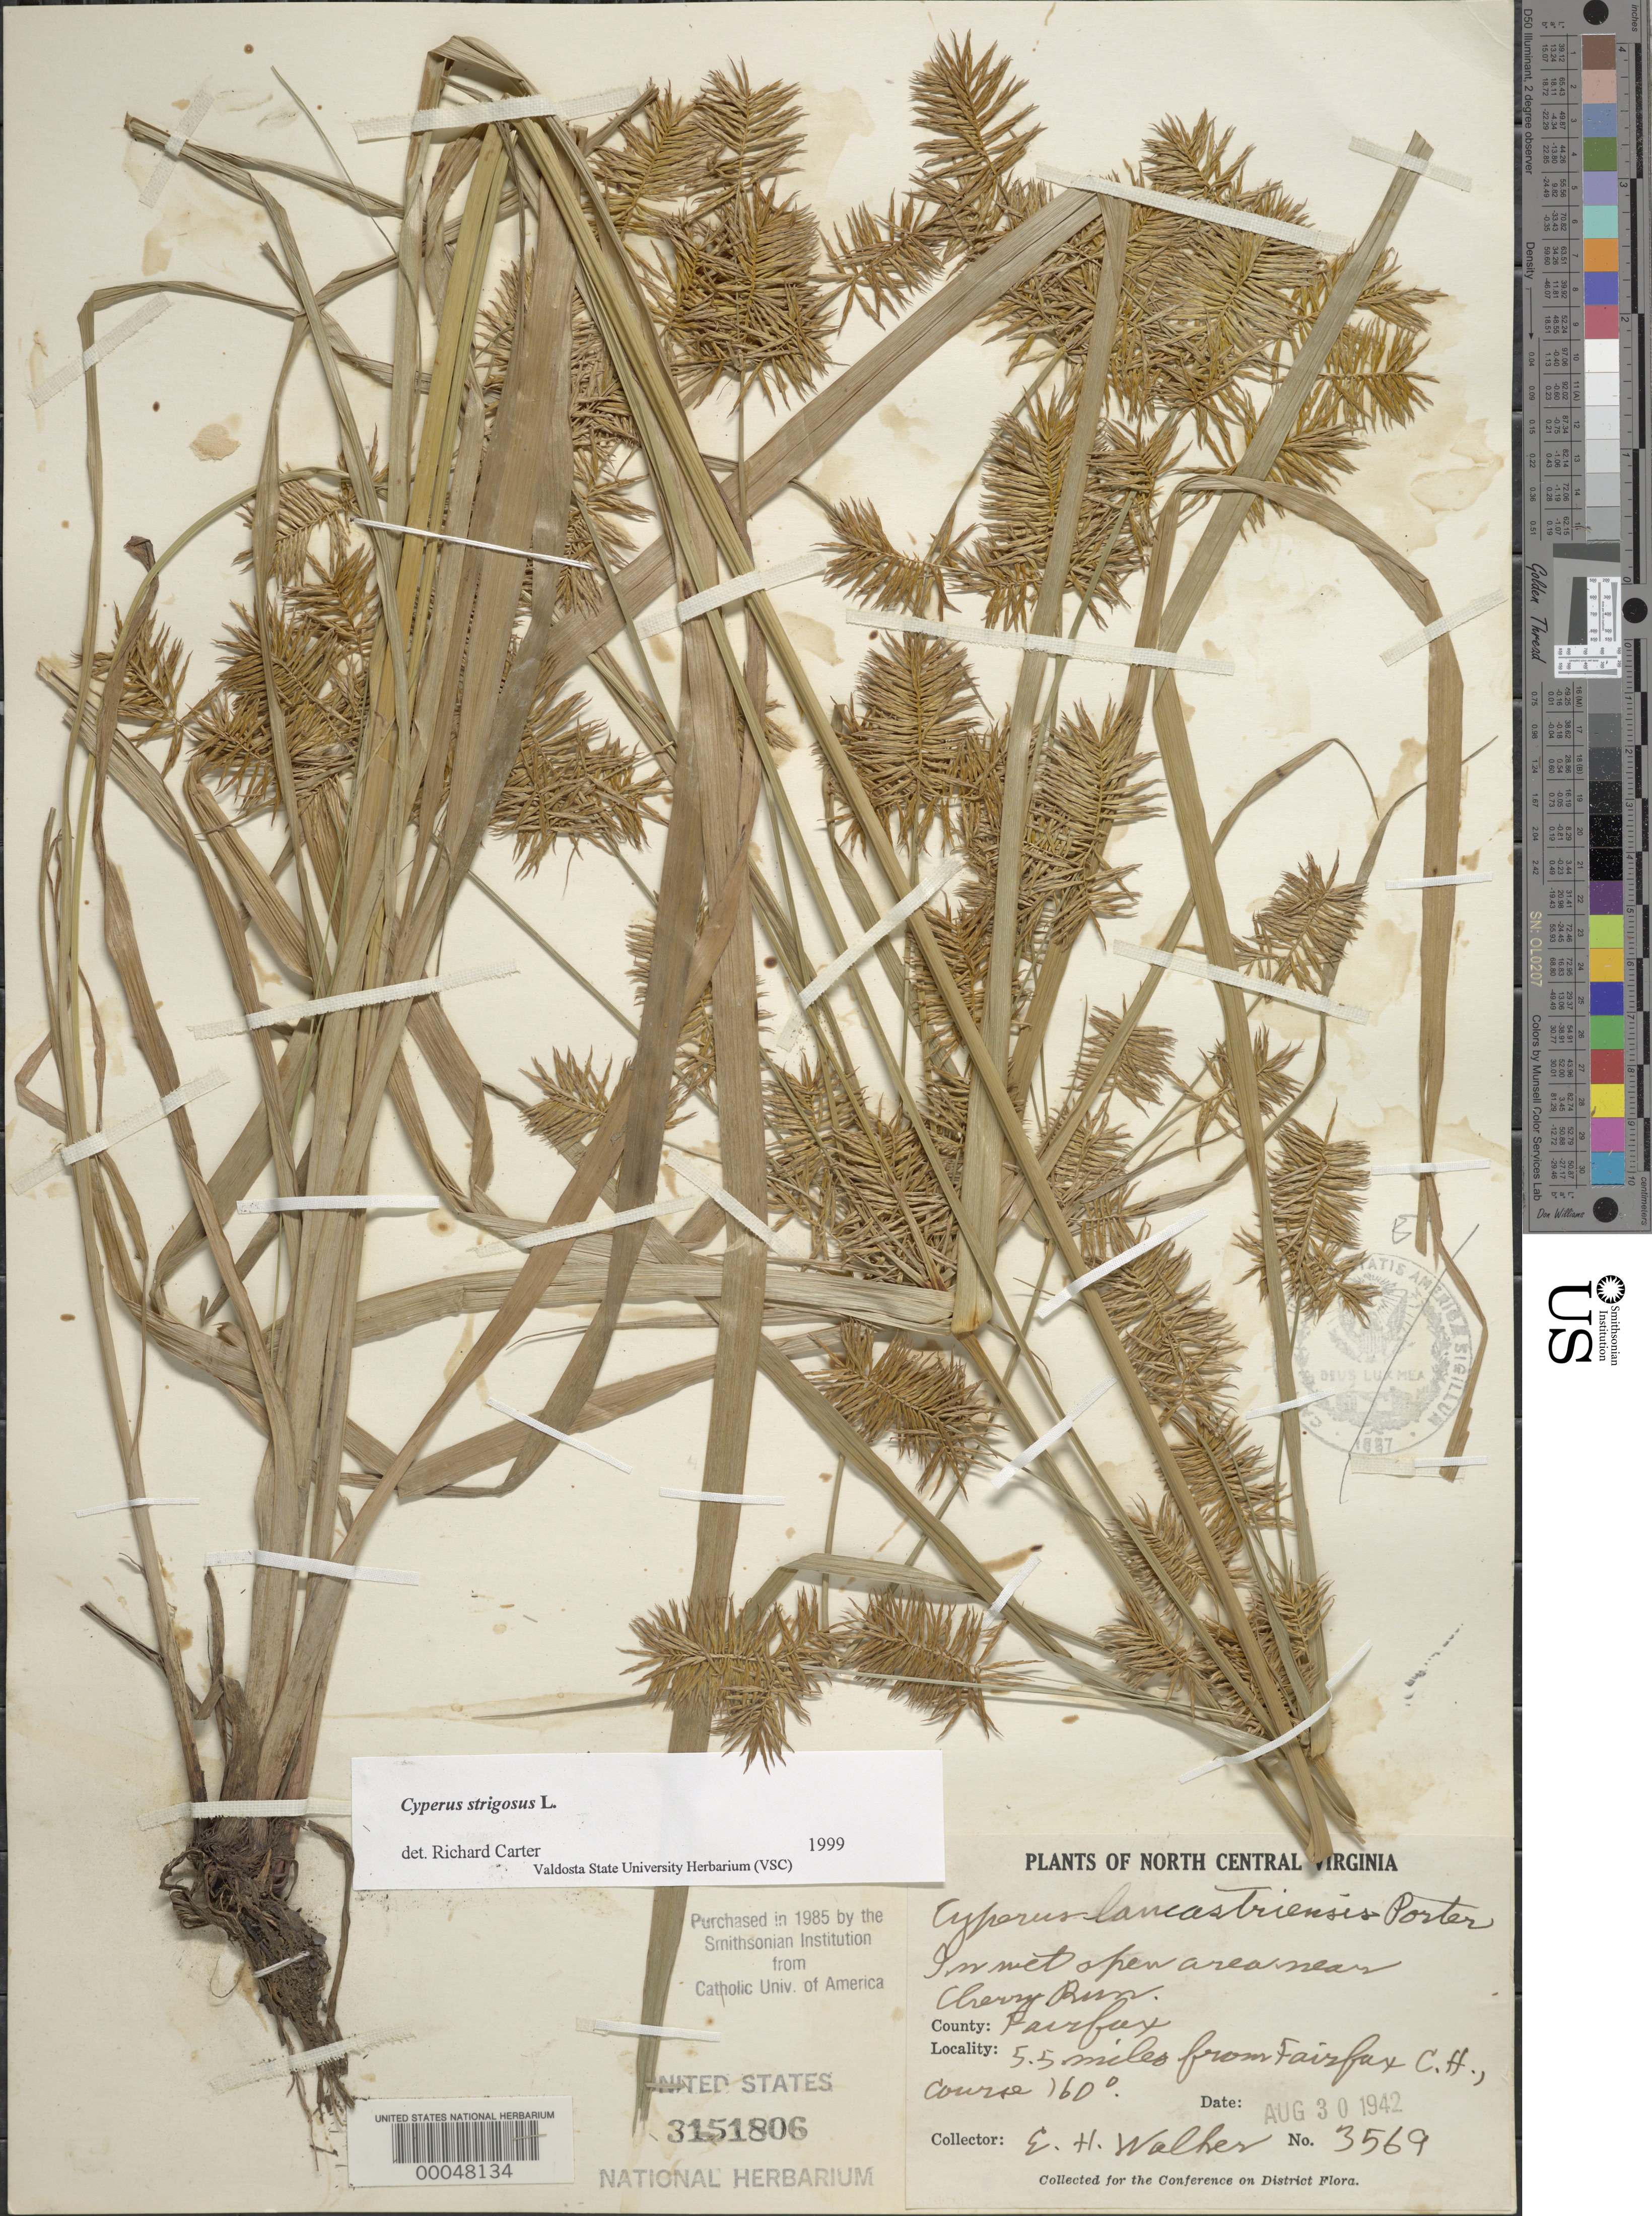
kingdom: Plantae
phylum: Tracheophyta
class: Liliopsida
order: Poales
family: Cyperaceae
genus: Cyperus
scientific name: Cyperus strigosus L.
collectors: E. H. Walker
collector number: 3569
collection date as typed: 30 Aug 1942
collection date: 1942-08-30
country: United States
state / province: Virginia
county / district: Fairfax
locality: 5.5 mi. from Fairfax Chevy Run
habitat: In wet open area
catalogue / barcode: US 3151806